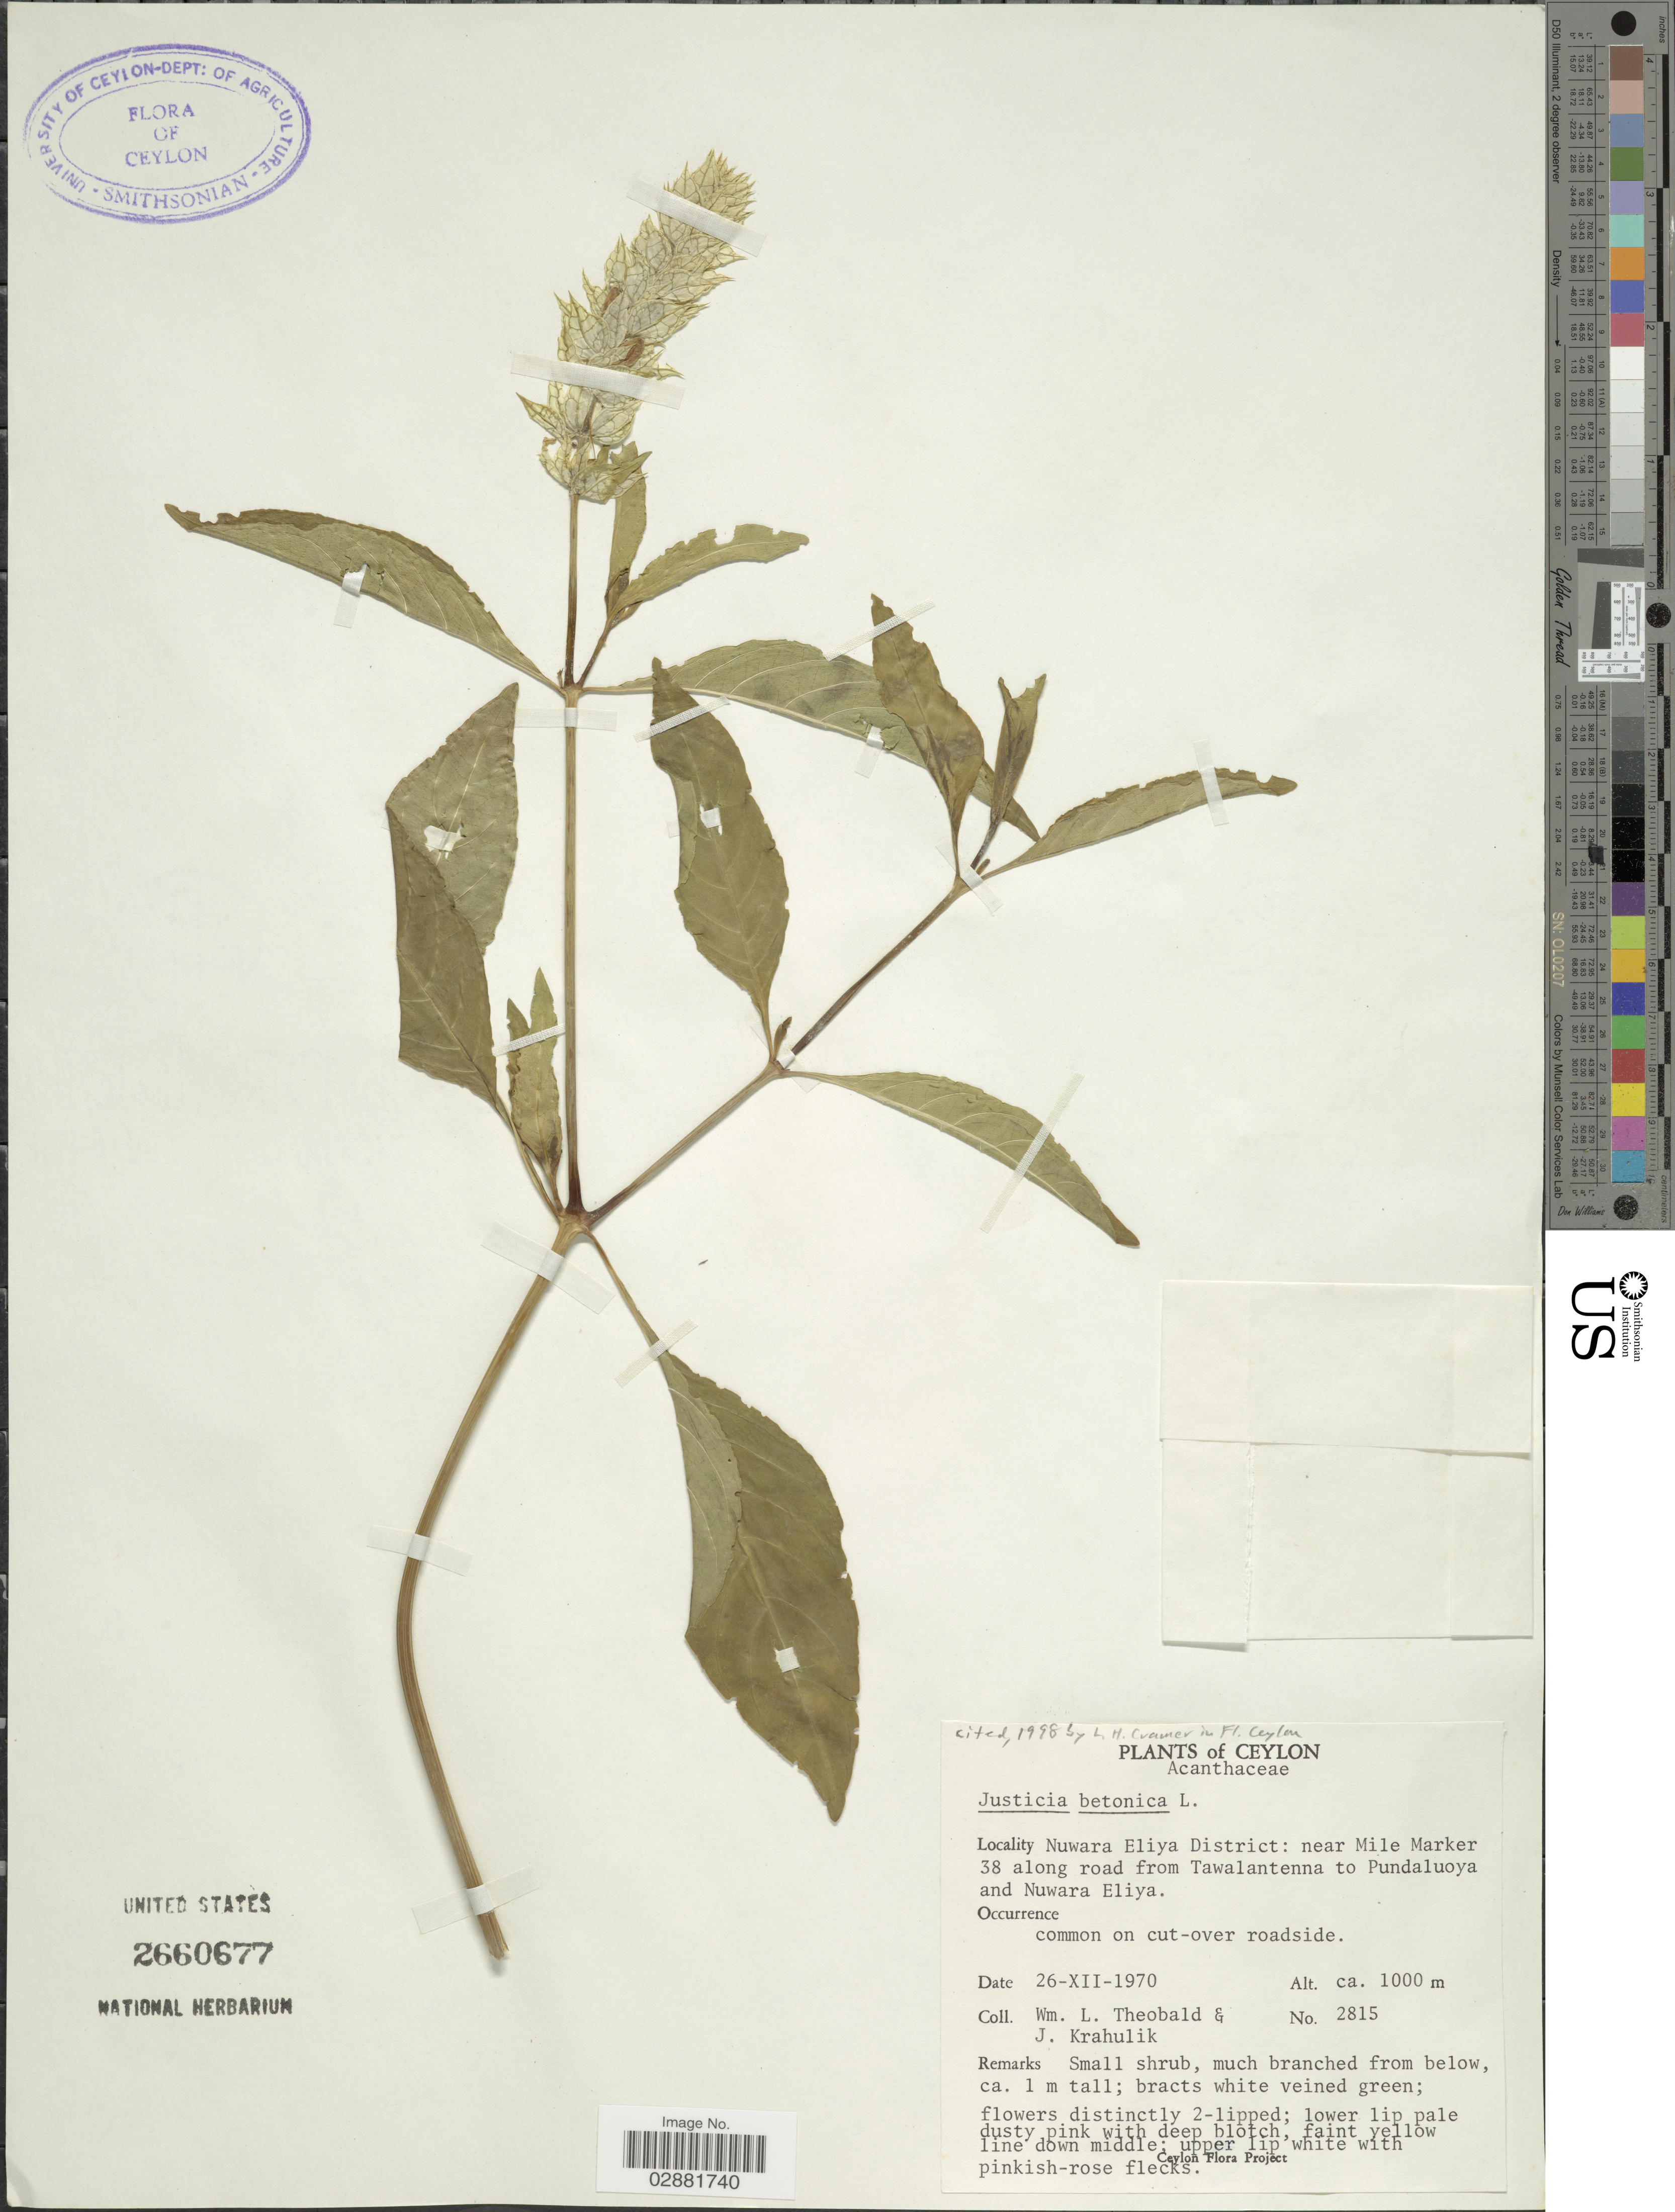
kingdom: Plantae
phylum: Tracheophyta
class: Magnoliopsida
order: Lamiales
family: Acanthaceae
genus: Justicia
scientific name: Justicia betonica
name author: L.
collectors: W. L. Theobald & J. Krahulik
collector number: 2815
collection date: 1970-12-26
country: Sri Lanka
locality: Ceylon, Nuwara Eliya District, near Mile Marker 38 along road from Tawalantenna to Pundaluoya and Nuwara Eliya.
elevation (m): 1000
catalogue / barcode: US 2660677